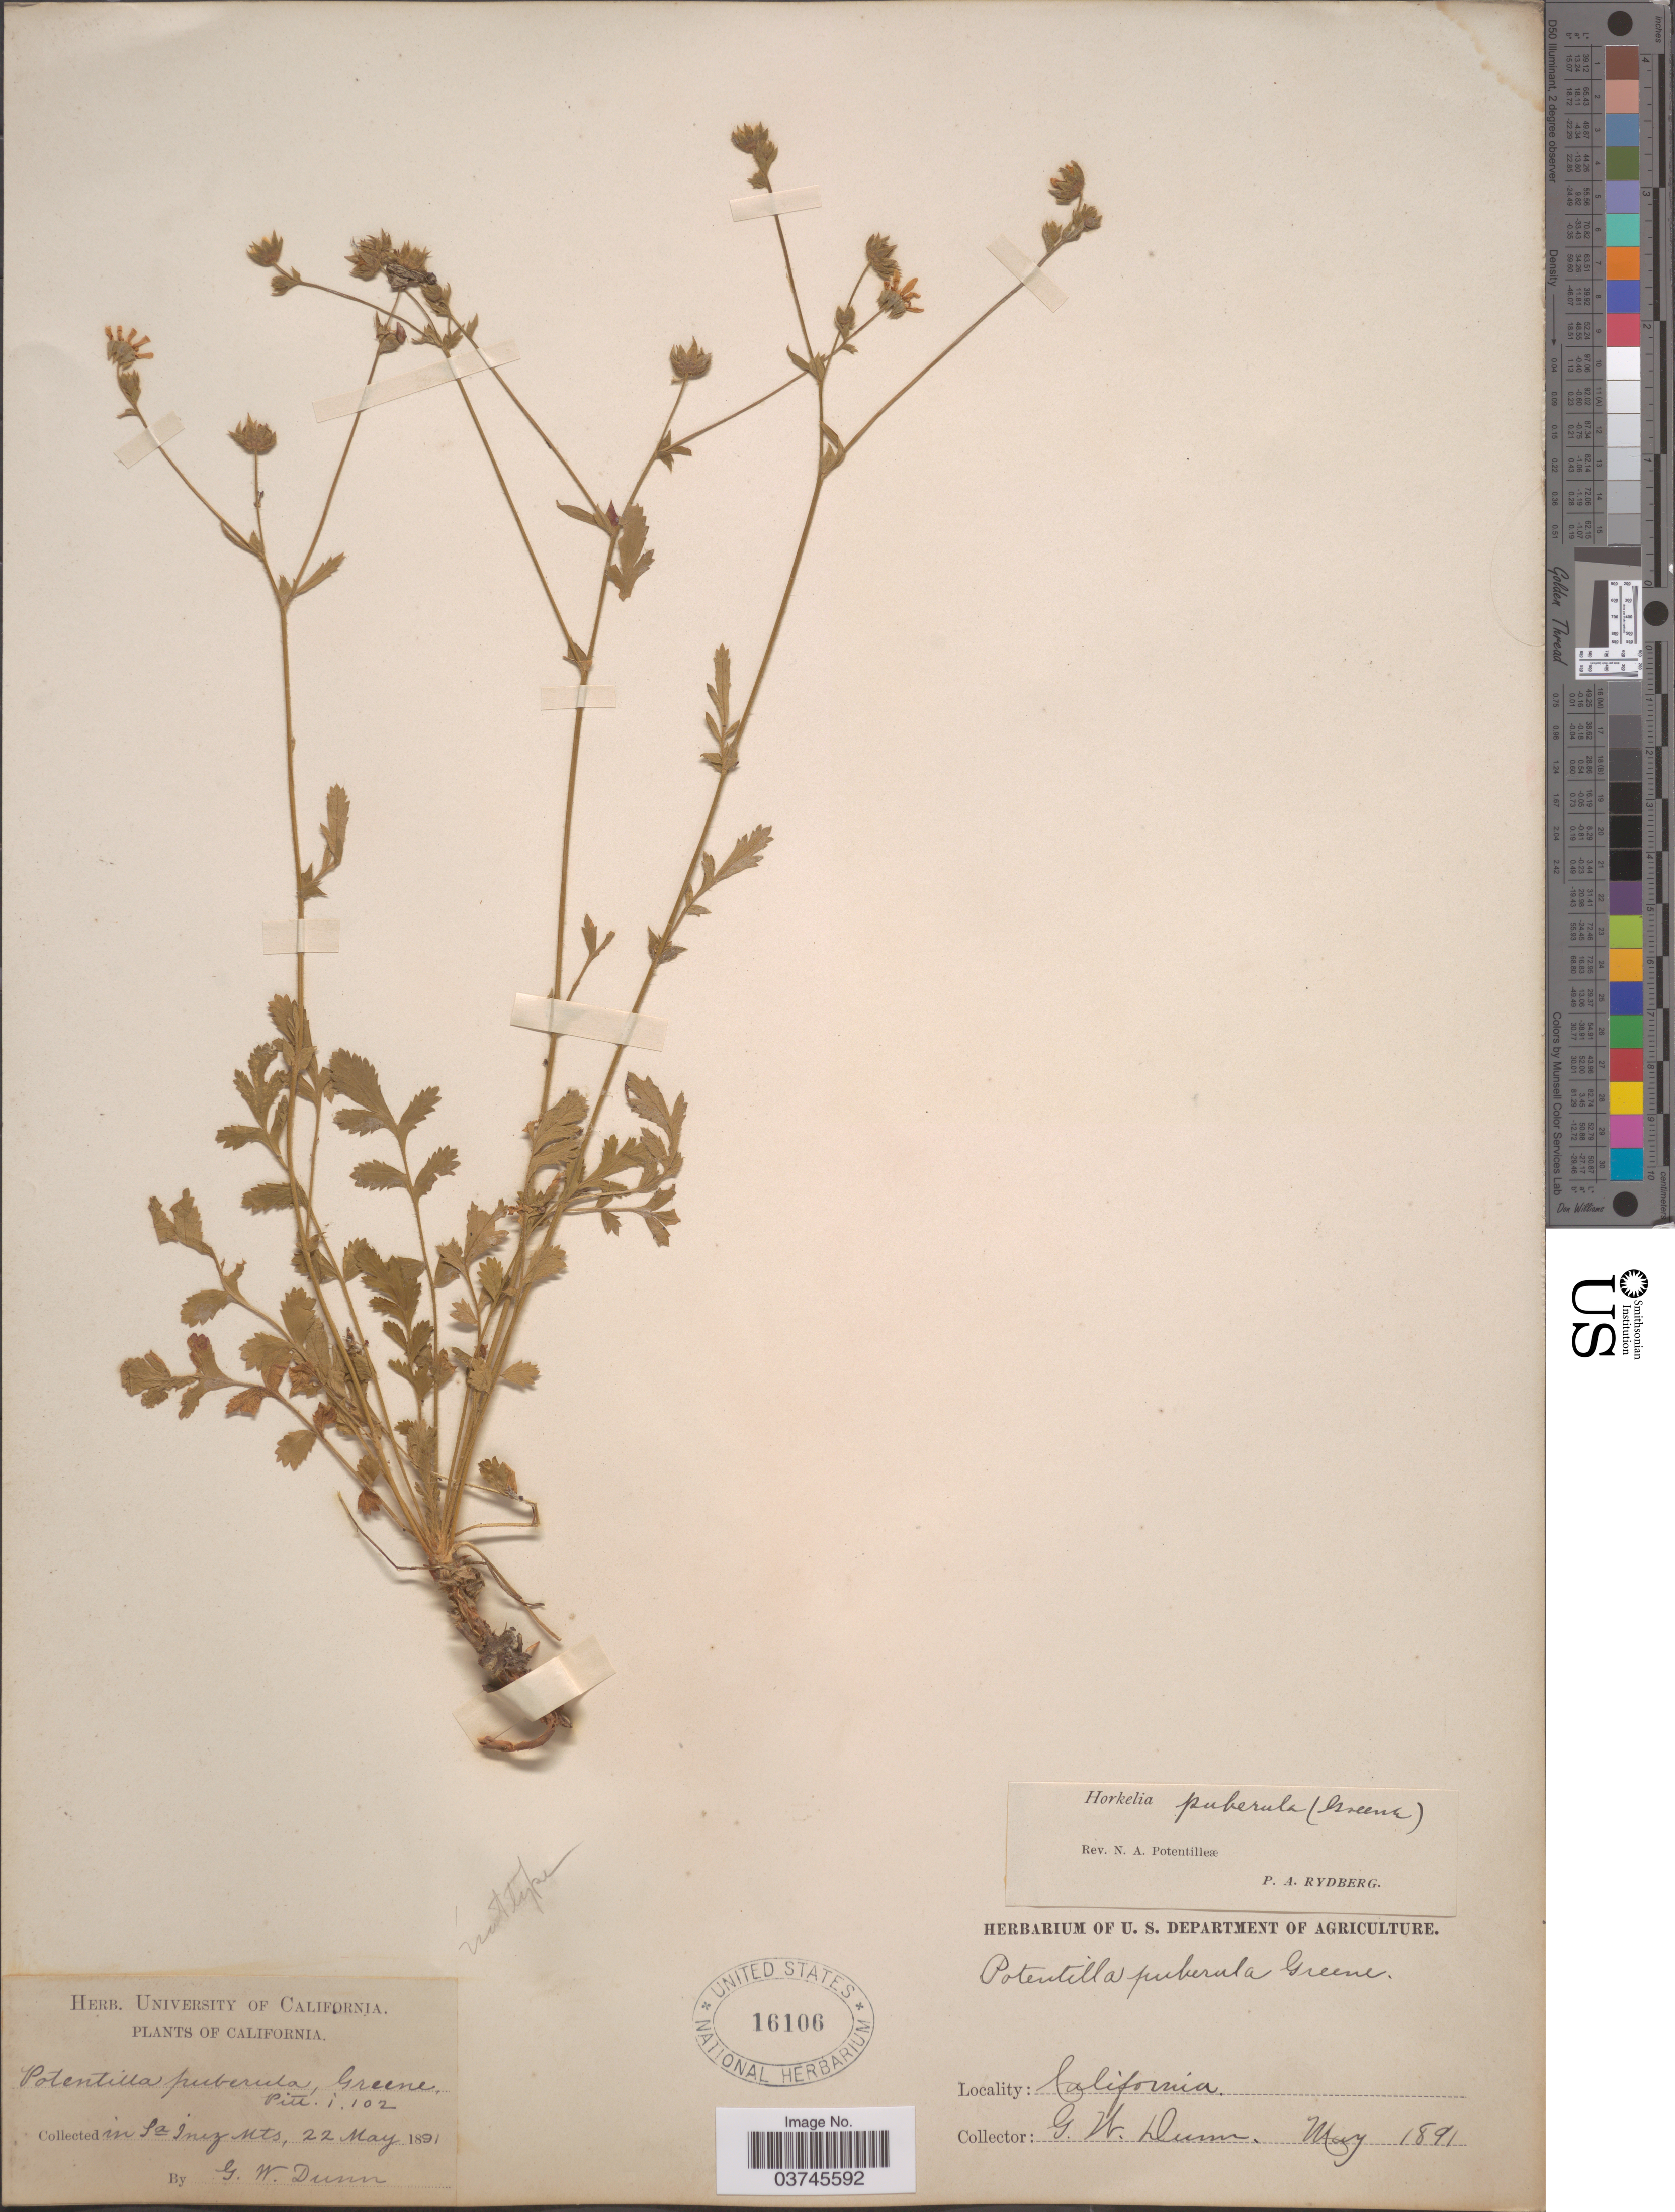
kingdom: Plantae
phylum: Tracheophyta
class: Magnoliopsida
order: Rosales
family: Rosaceae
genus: Potentilla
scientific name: Potentilla lindleyi var. puberula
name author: (Rydb.) Jeps.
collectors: G. W.Dunn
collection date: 1891-05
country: United States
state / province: California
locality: In Sa Inez Mts.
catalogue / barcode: US 16106